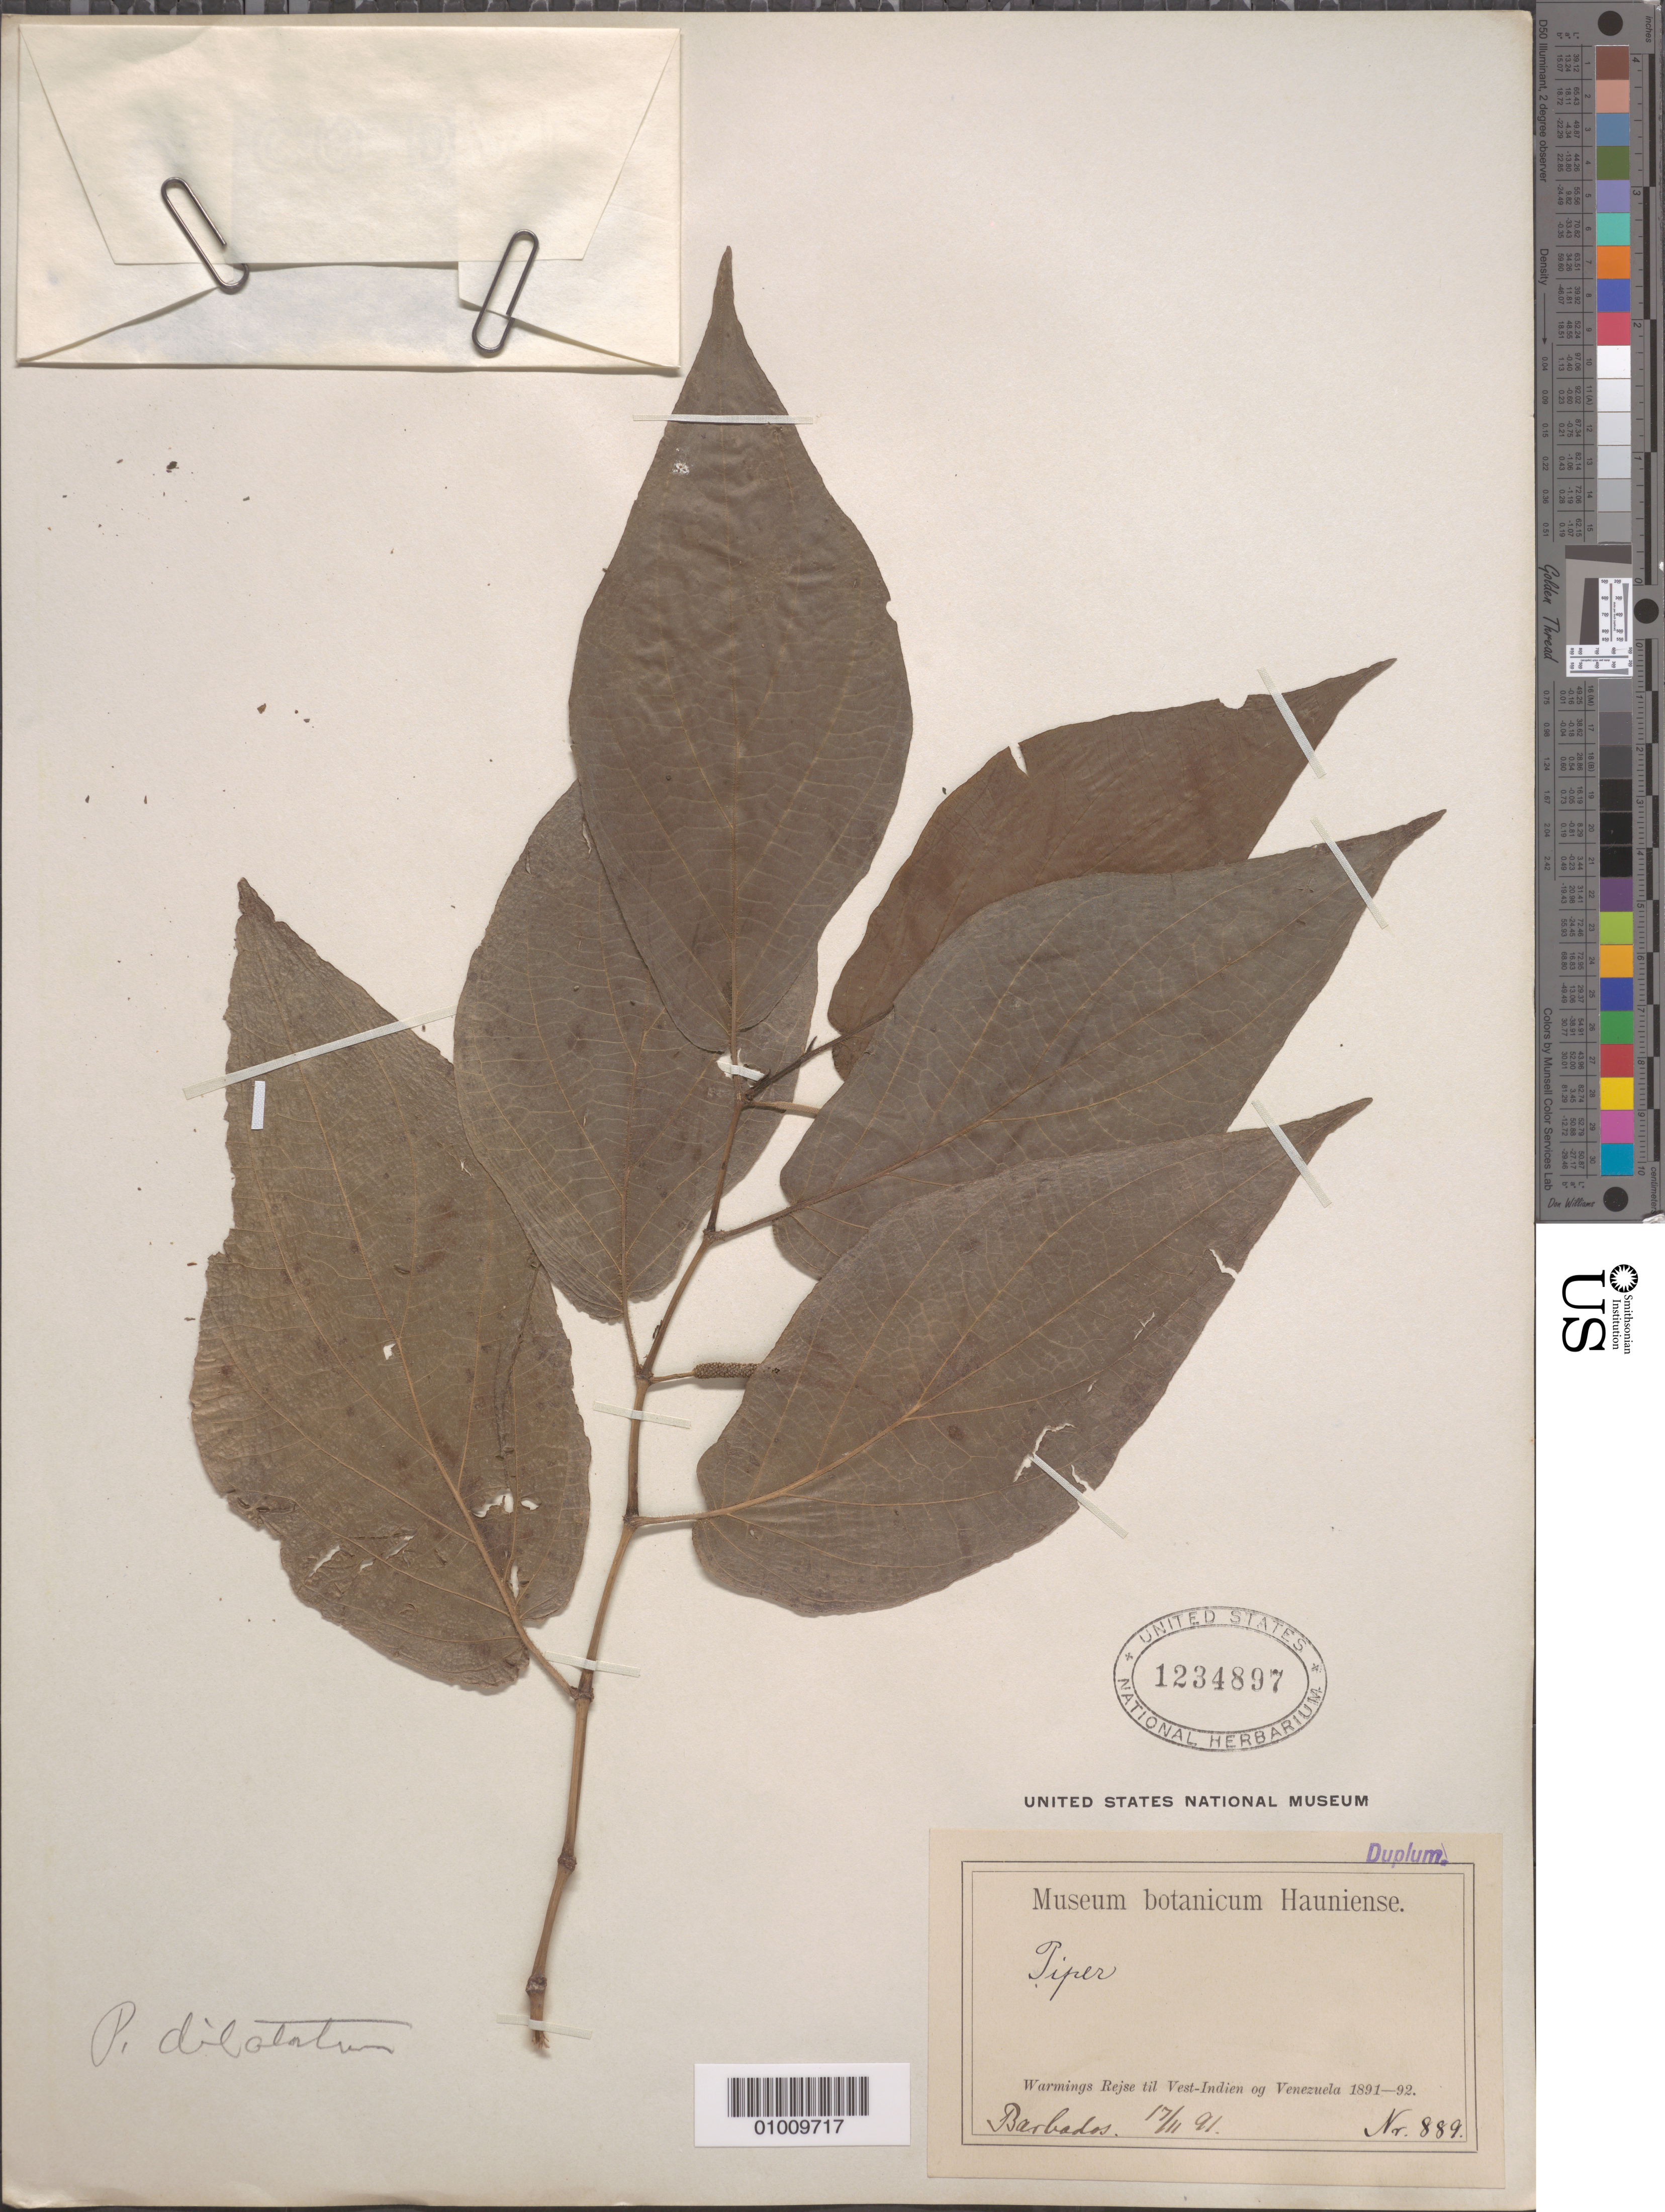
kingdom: Plantae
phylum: Tracheophyta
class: Magnoliopsida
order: Piperales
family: Piperaceae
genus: Piper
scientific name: Piper dilatatum var. dilatatum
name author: Rich.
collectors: ex herb. Bot. Sta. Barbados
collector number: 889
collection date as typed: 17 Nov 1891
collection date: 1891-11-17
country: Barbados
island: Barbados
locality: Warmings Rejse til Vest-Indien og Venezuela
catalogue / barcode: US 1234897